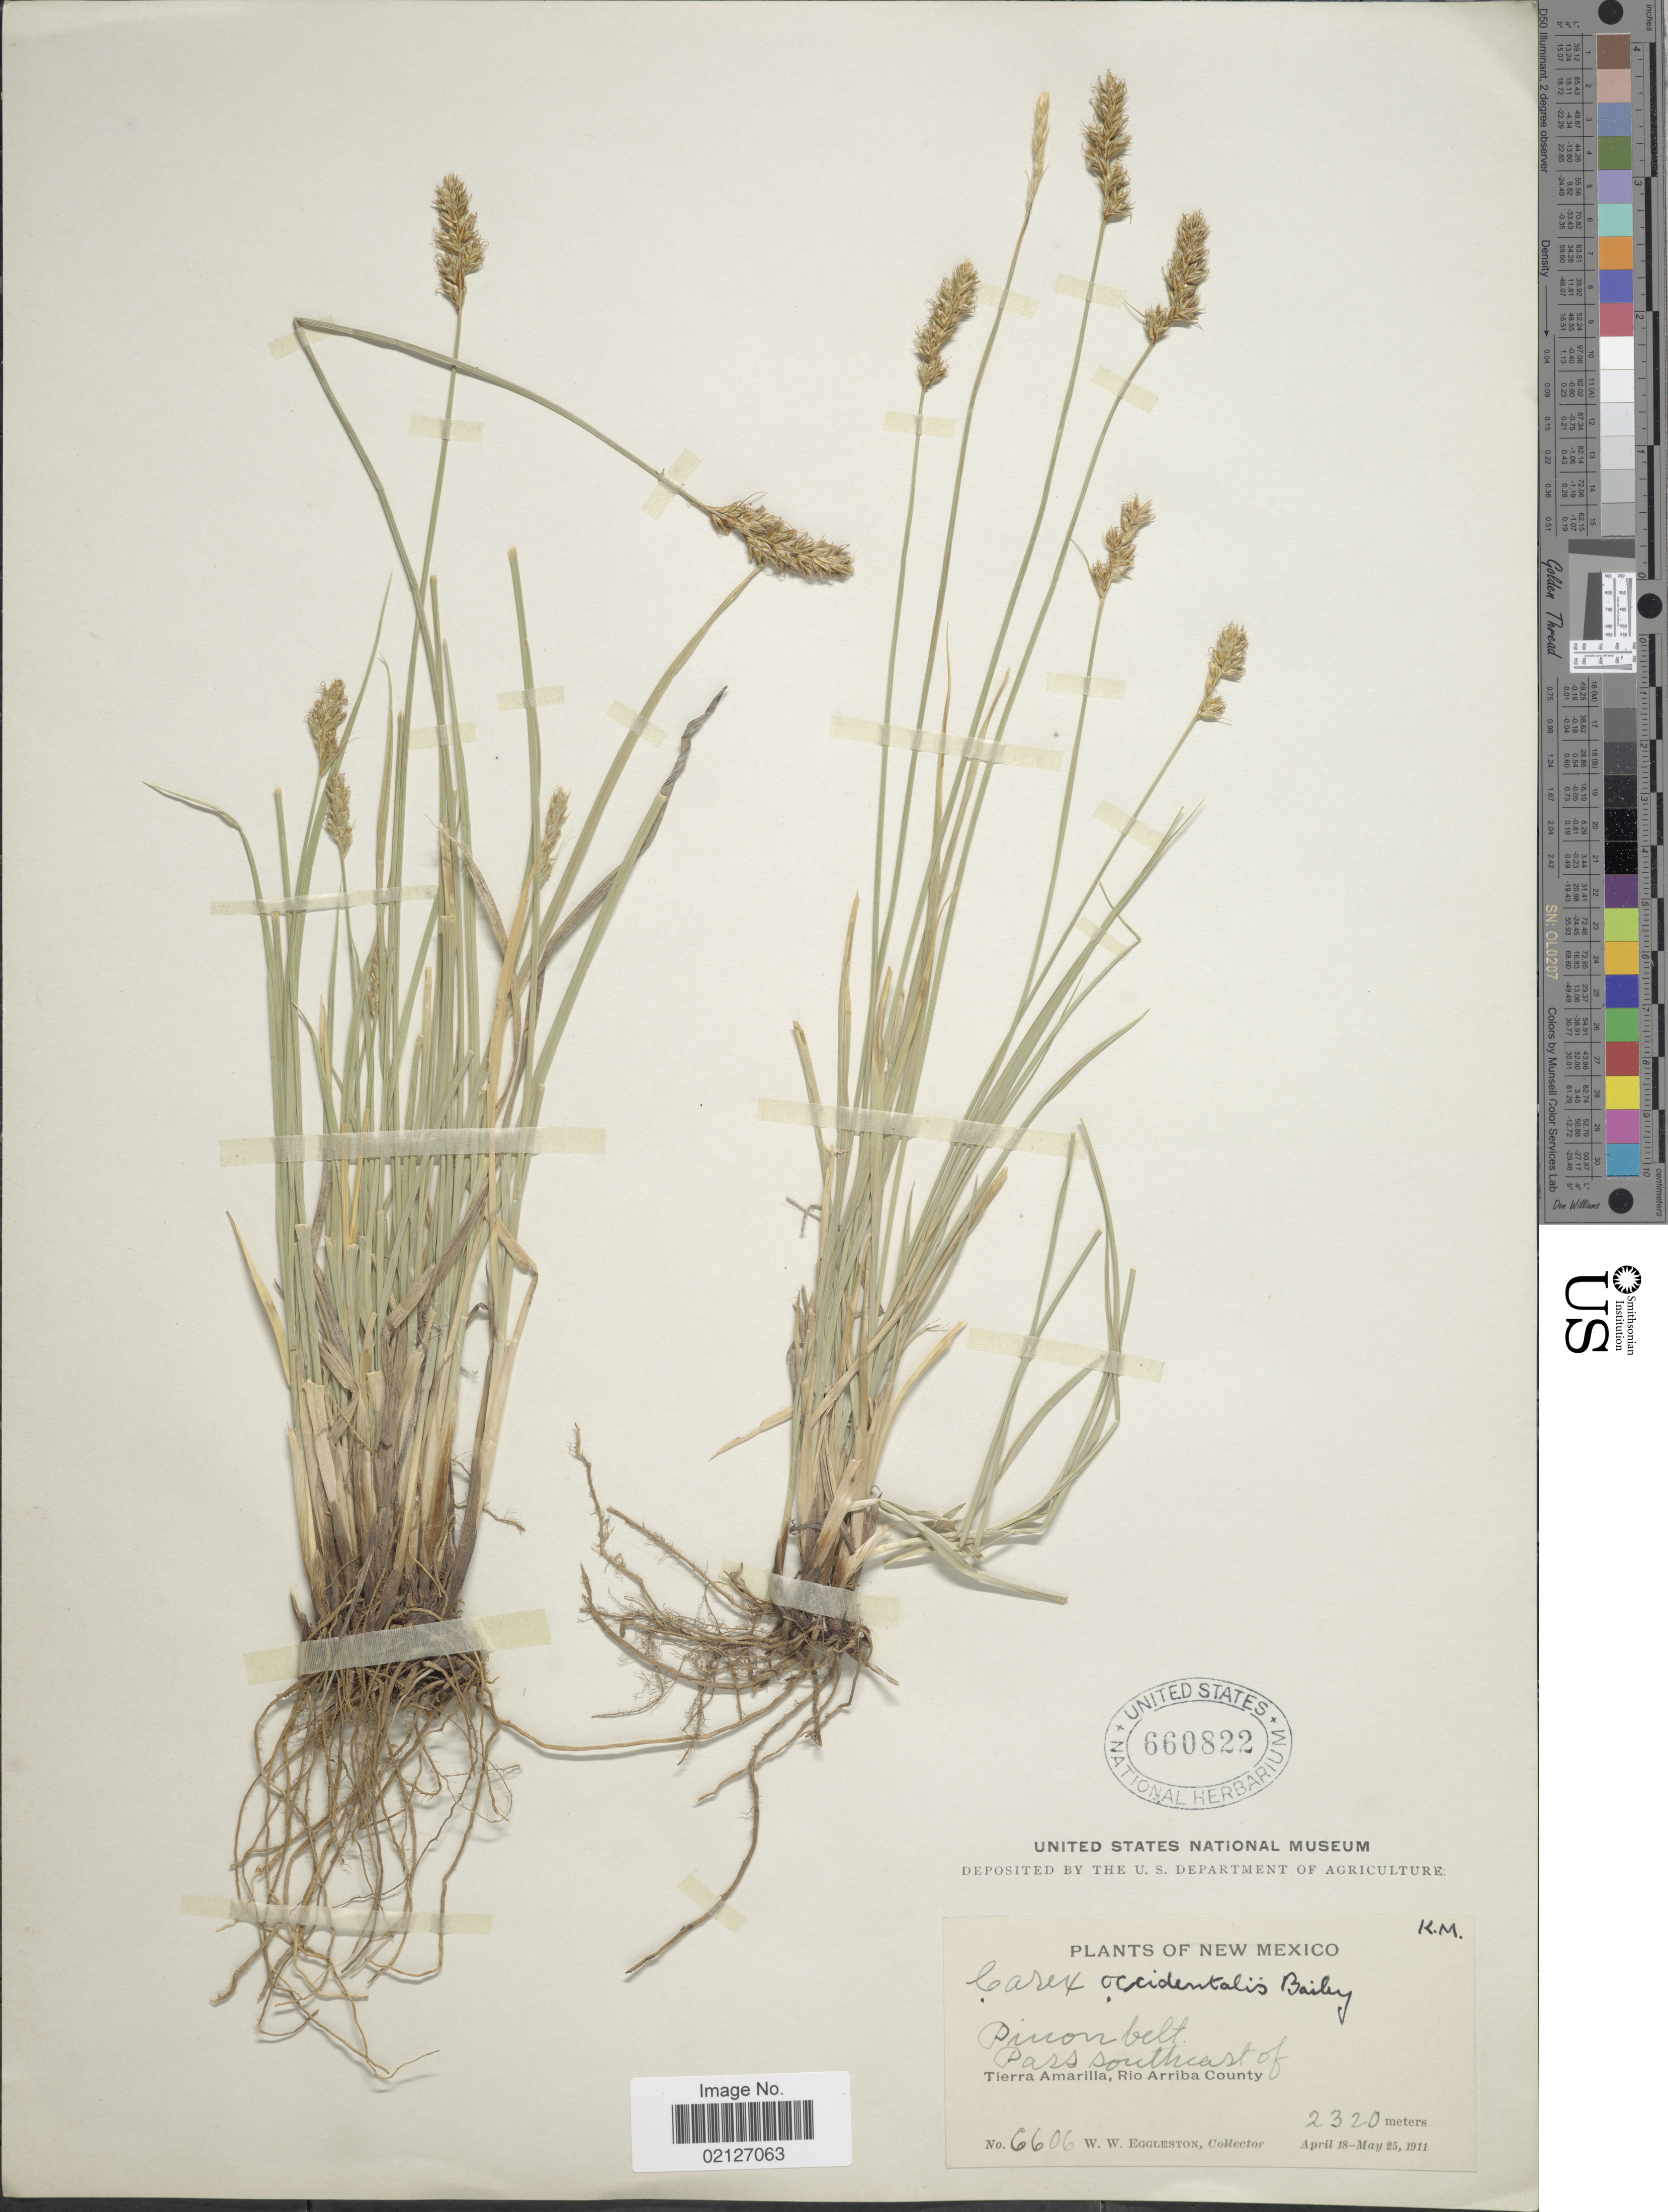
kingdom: Plantae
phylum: Tracheophyta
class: Liliopsida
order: Poales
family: Cyperaceae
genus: Carex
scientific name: Carex occidentalis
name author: L.H. Bailey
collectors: W. W. Eggleston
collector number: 6606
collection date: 1911-04-18/1911-05-25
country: United States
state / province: New Mexico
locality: Pincon belt, Pass southeast of Tierra Amarilla, Rio Arriba County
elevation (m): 2320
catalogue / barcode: US 660822